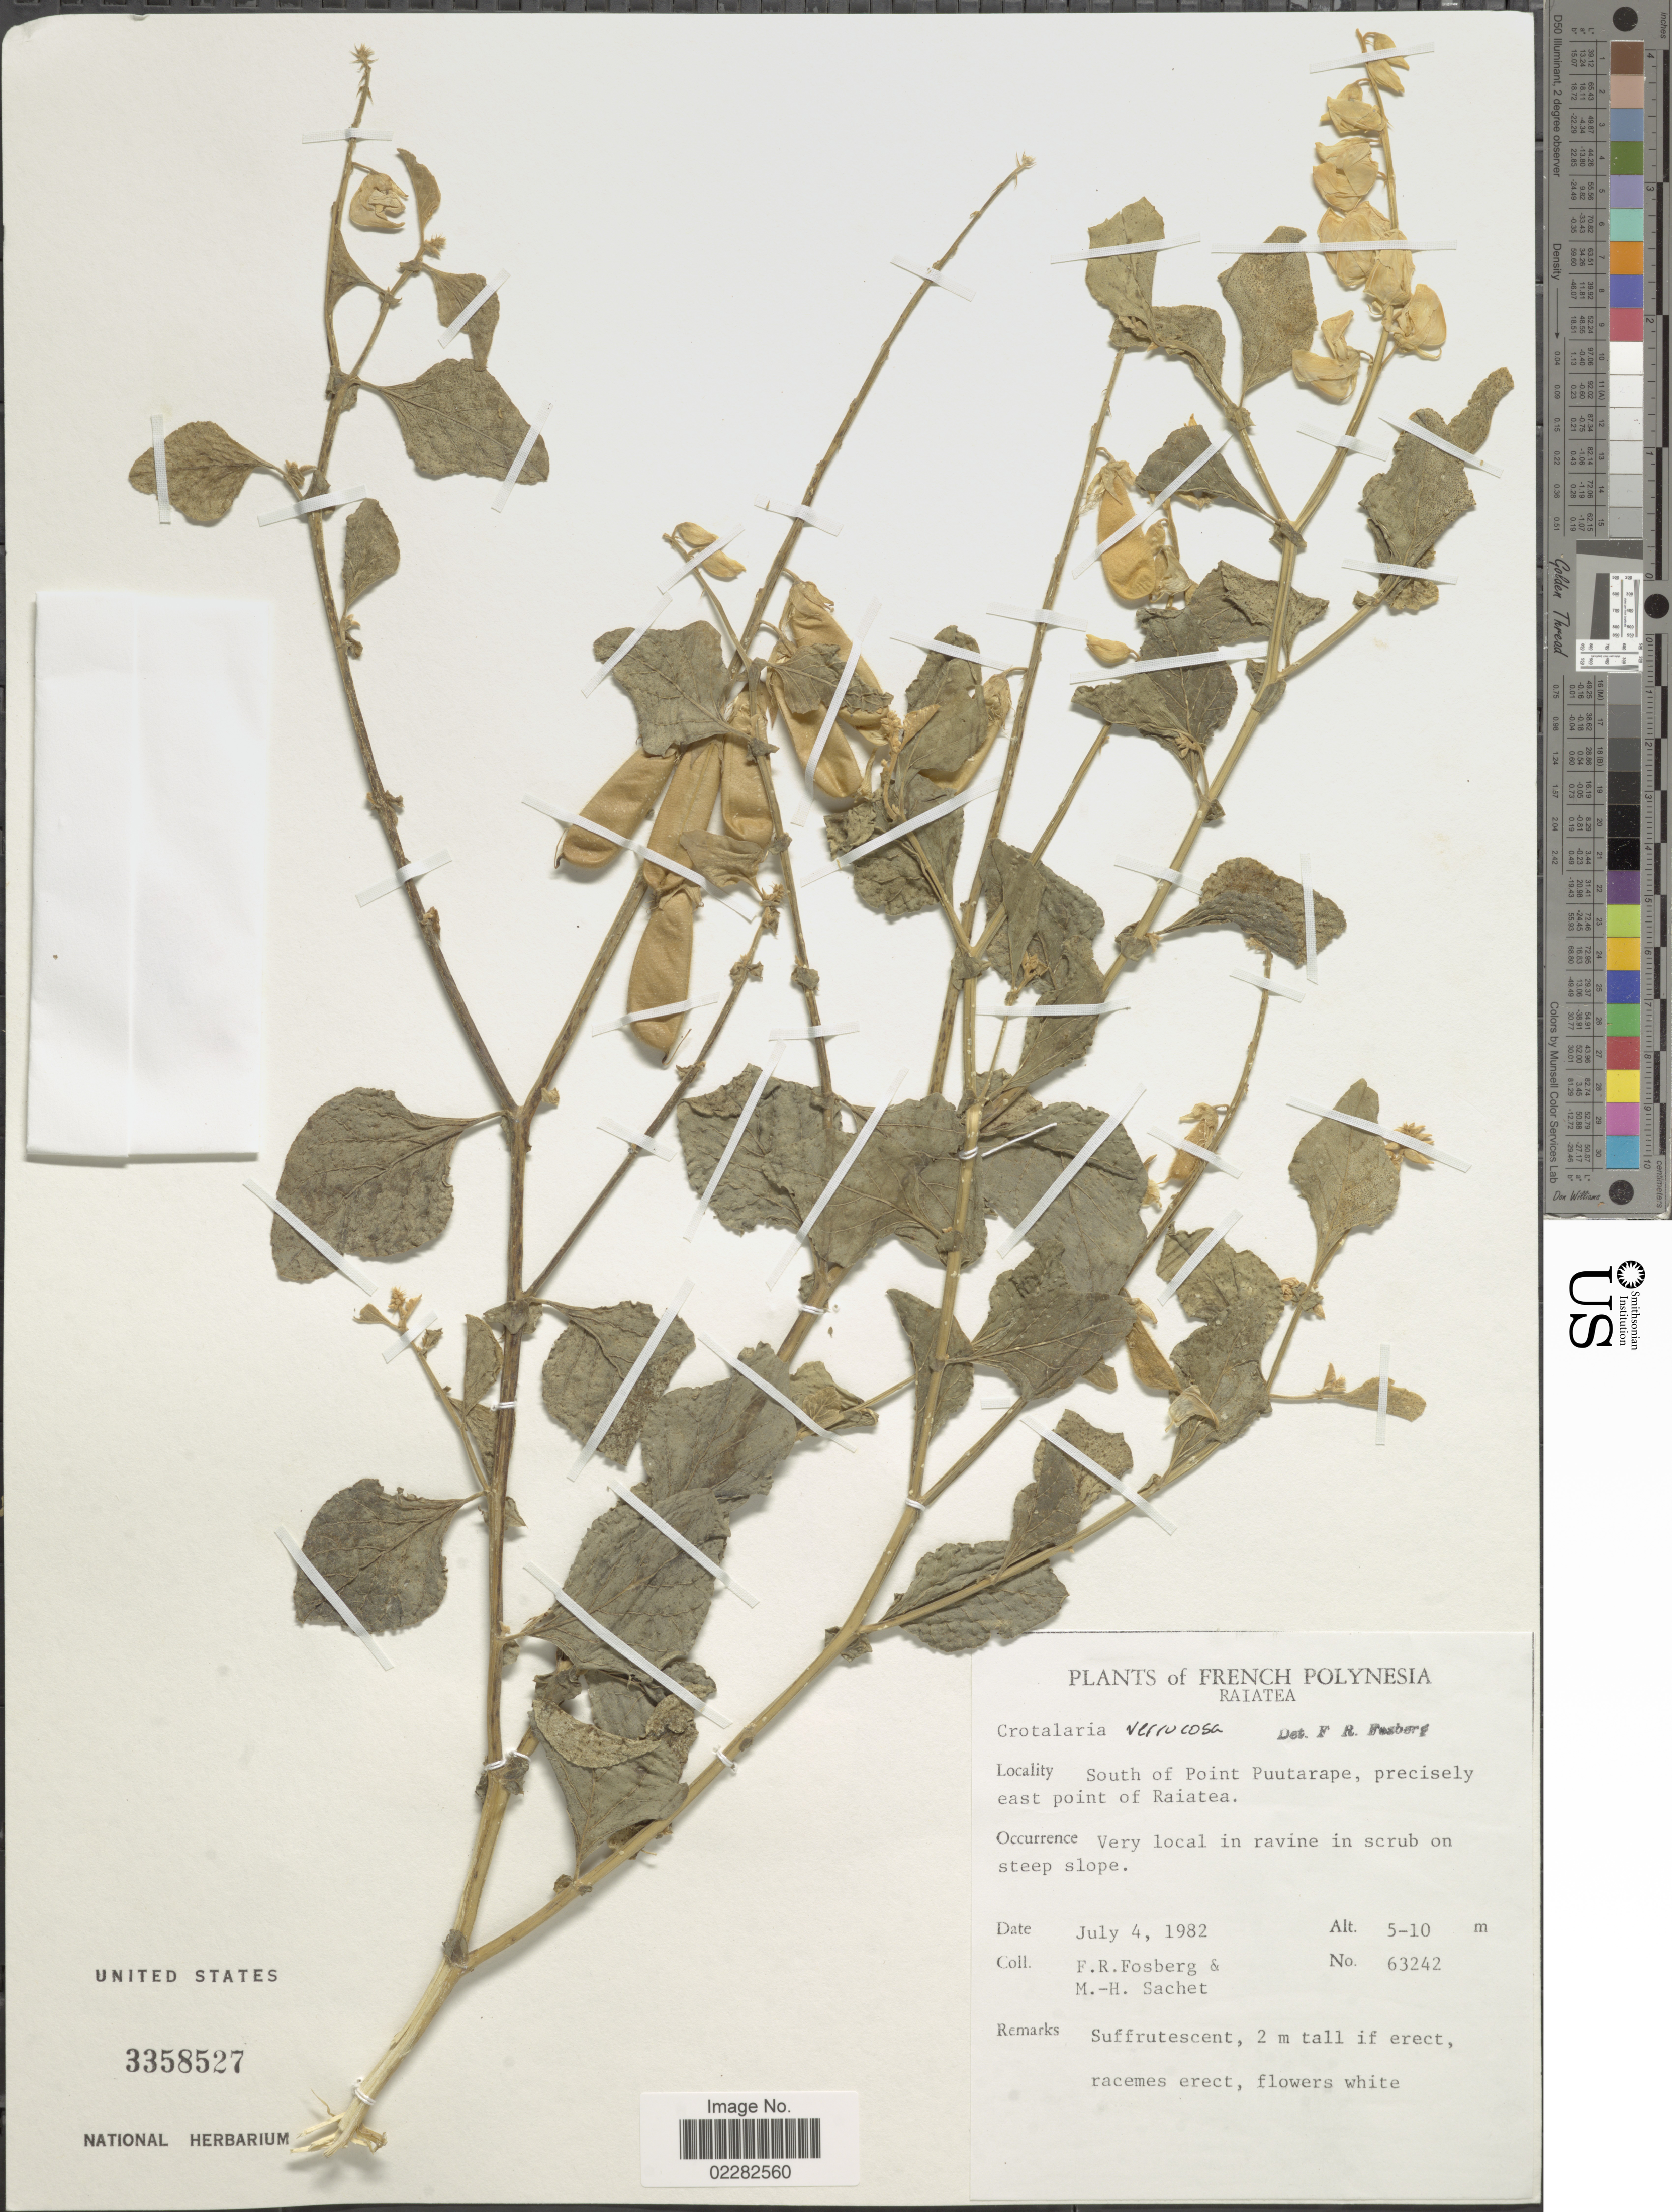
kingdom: Plantae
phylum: Tracheophyta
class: Magnoliopsida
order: Fabales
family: Fabaceae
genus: Crotalaria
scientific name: Crotalaria verrucosa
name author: L.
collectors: F. R. Fosberg & M.-H. Sachet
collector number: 63242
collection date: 1982-07-04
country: French Polynesia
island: Raiatea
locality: Raiatea, south of Point Puutarape, precisely east point of Raiatea.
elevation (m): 5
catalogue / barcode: US 3358527